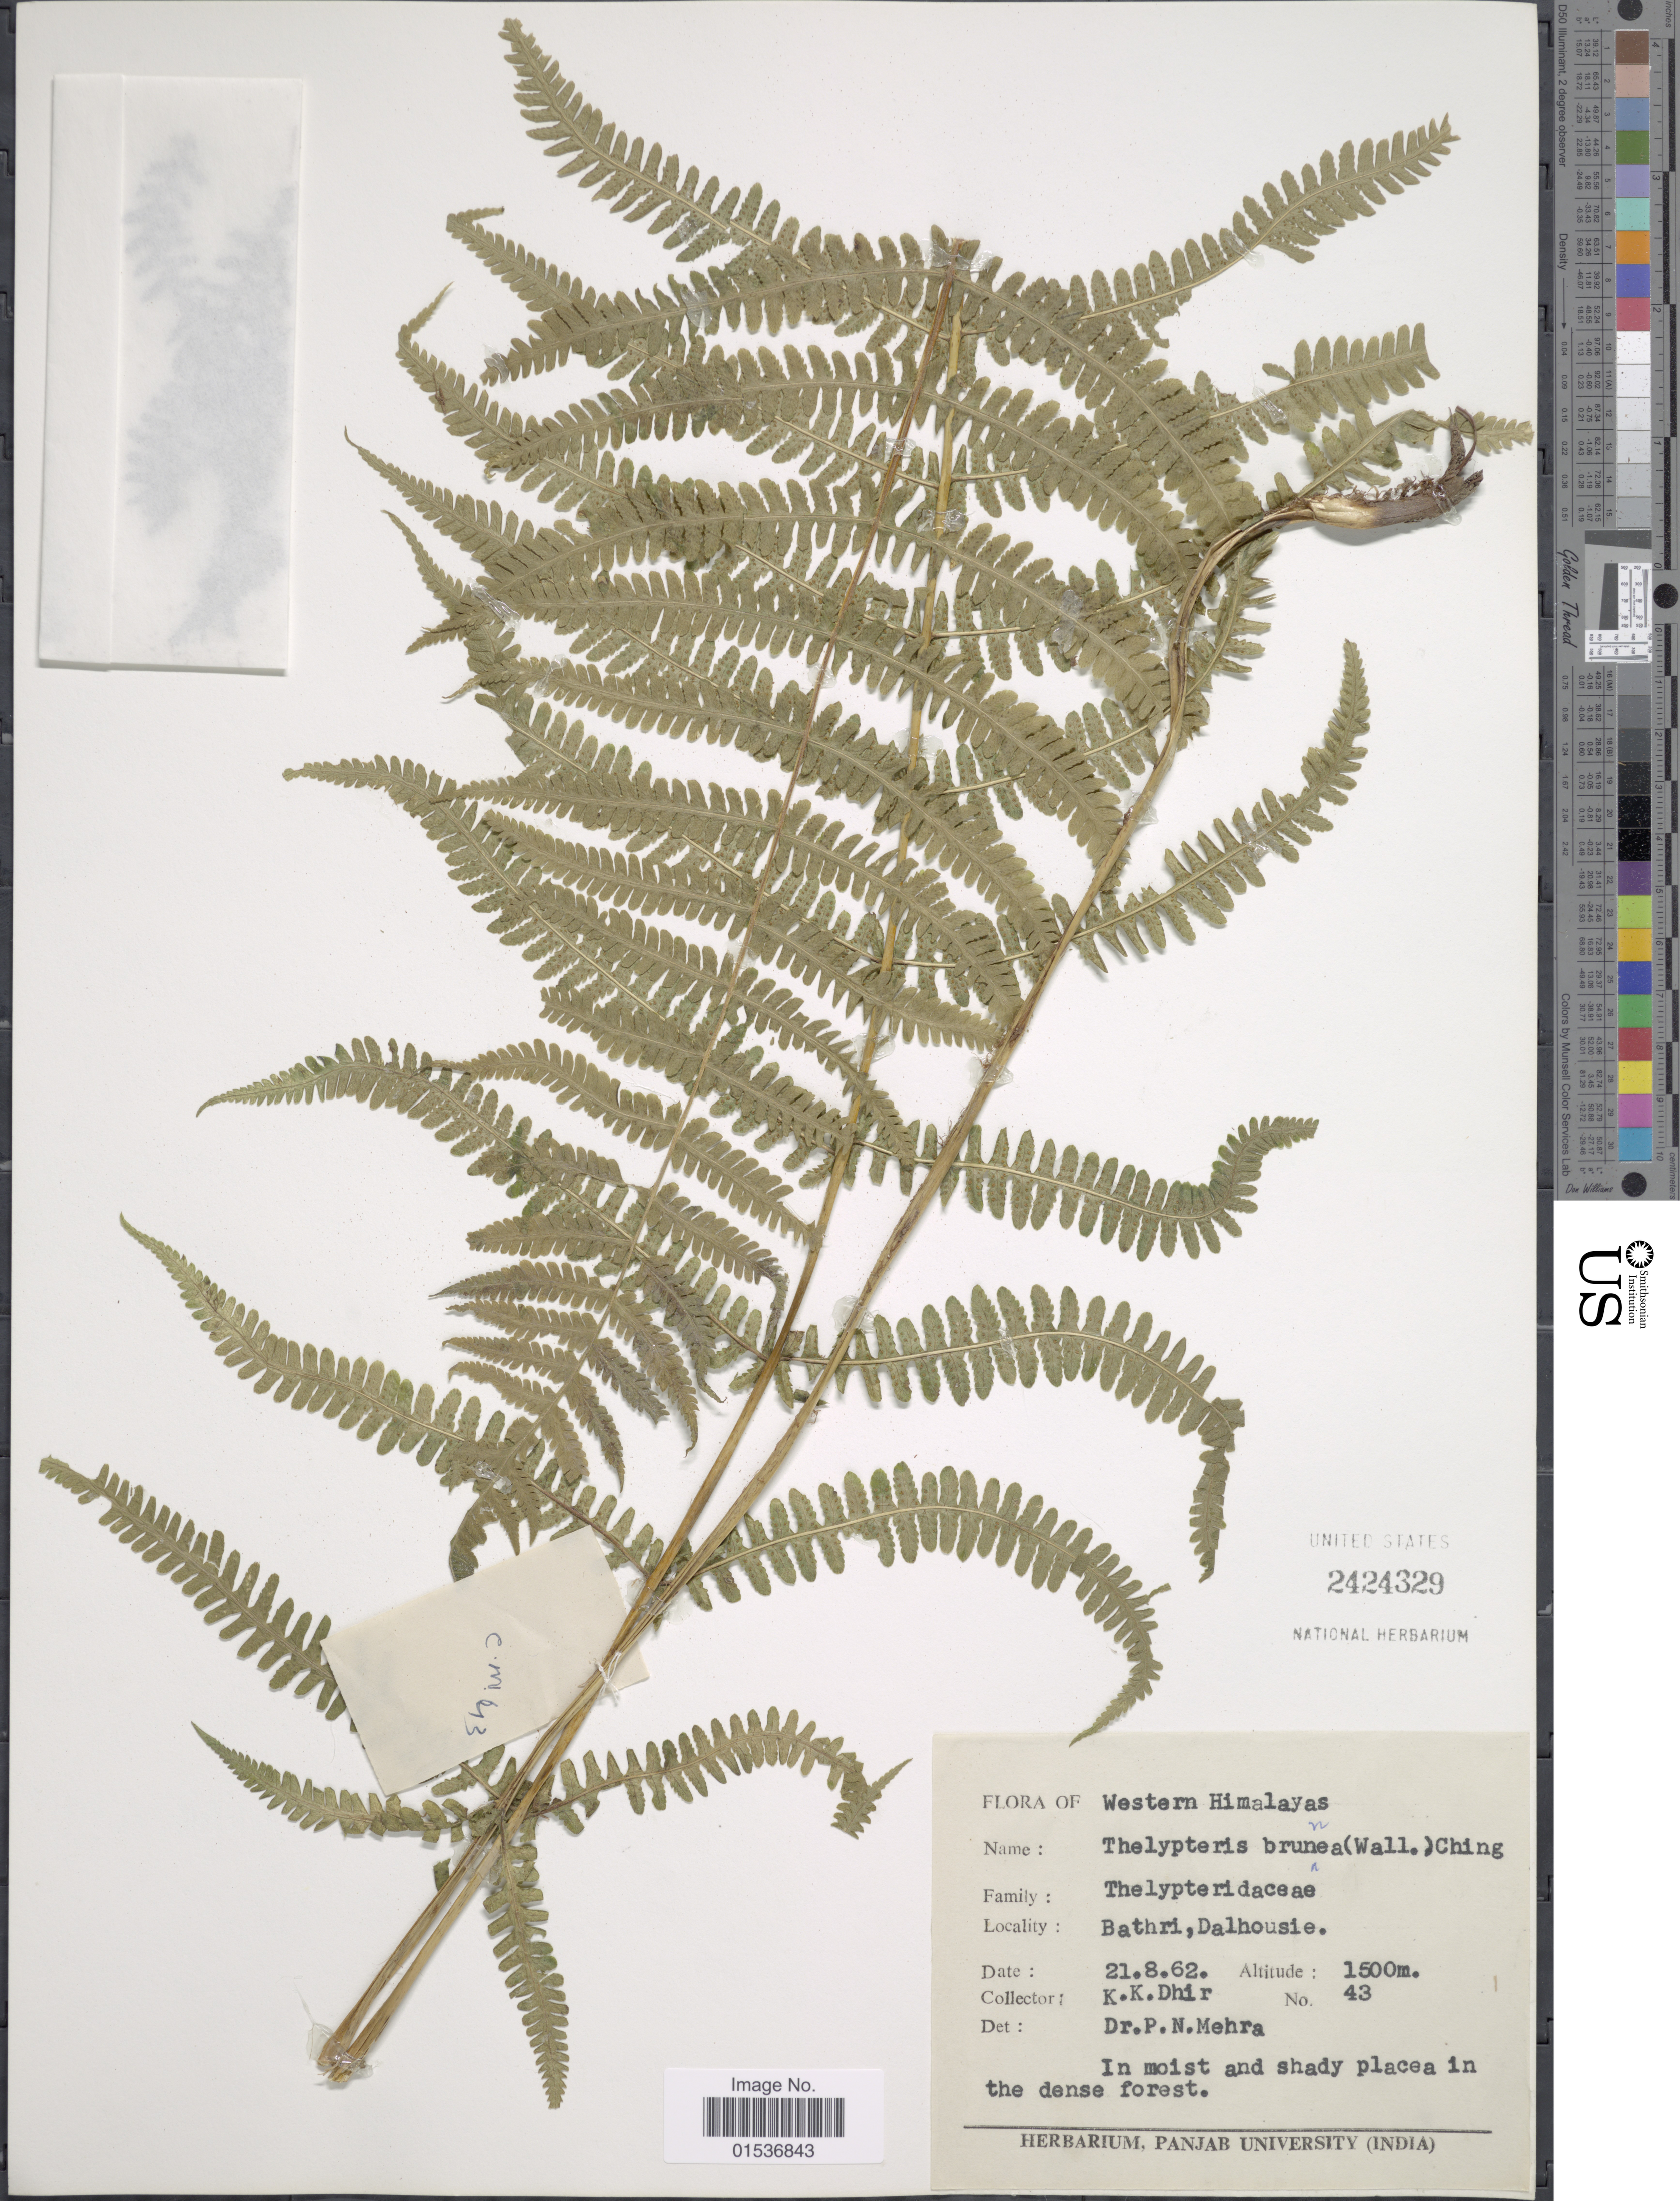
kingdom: Plantae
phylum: Tracheophyta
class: Polypodiopsida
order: Polypodiales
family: Thelypteridaceae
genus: Pseudophegopteris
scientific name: Pseudophegopteris pyrrhorachis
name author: (Kunze) Ching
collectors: K. Dhir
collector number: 43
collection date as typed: Transcribed d/m/y: 21/8/62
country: India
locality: Western Himalayas, Bathri, Dalhousie.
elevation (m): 1500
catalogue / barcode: US 2424329